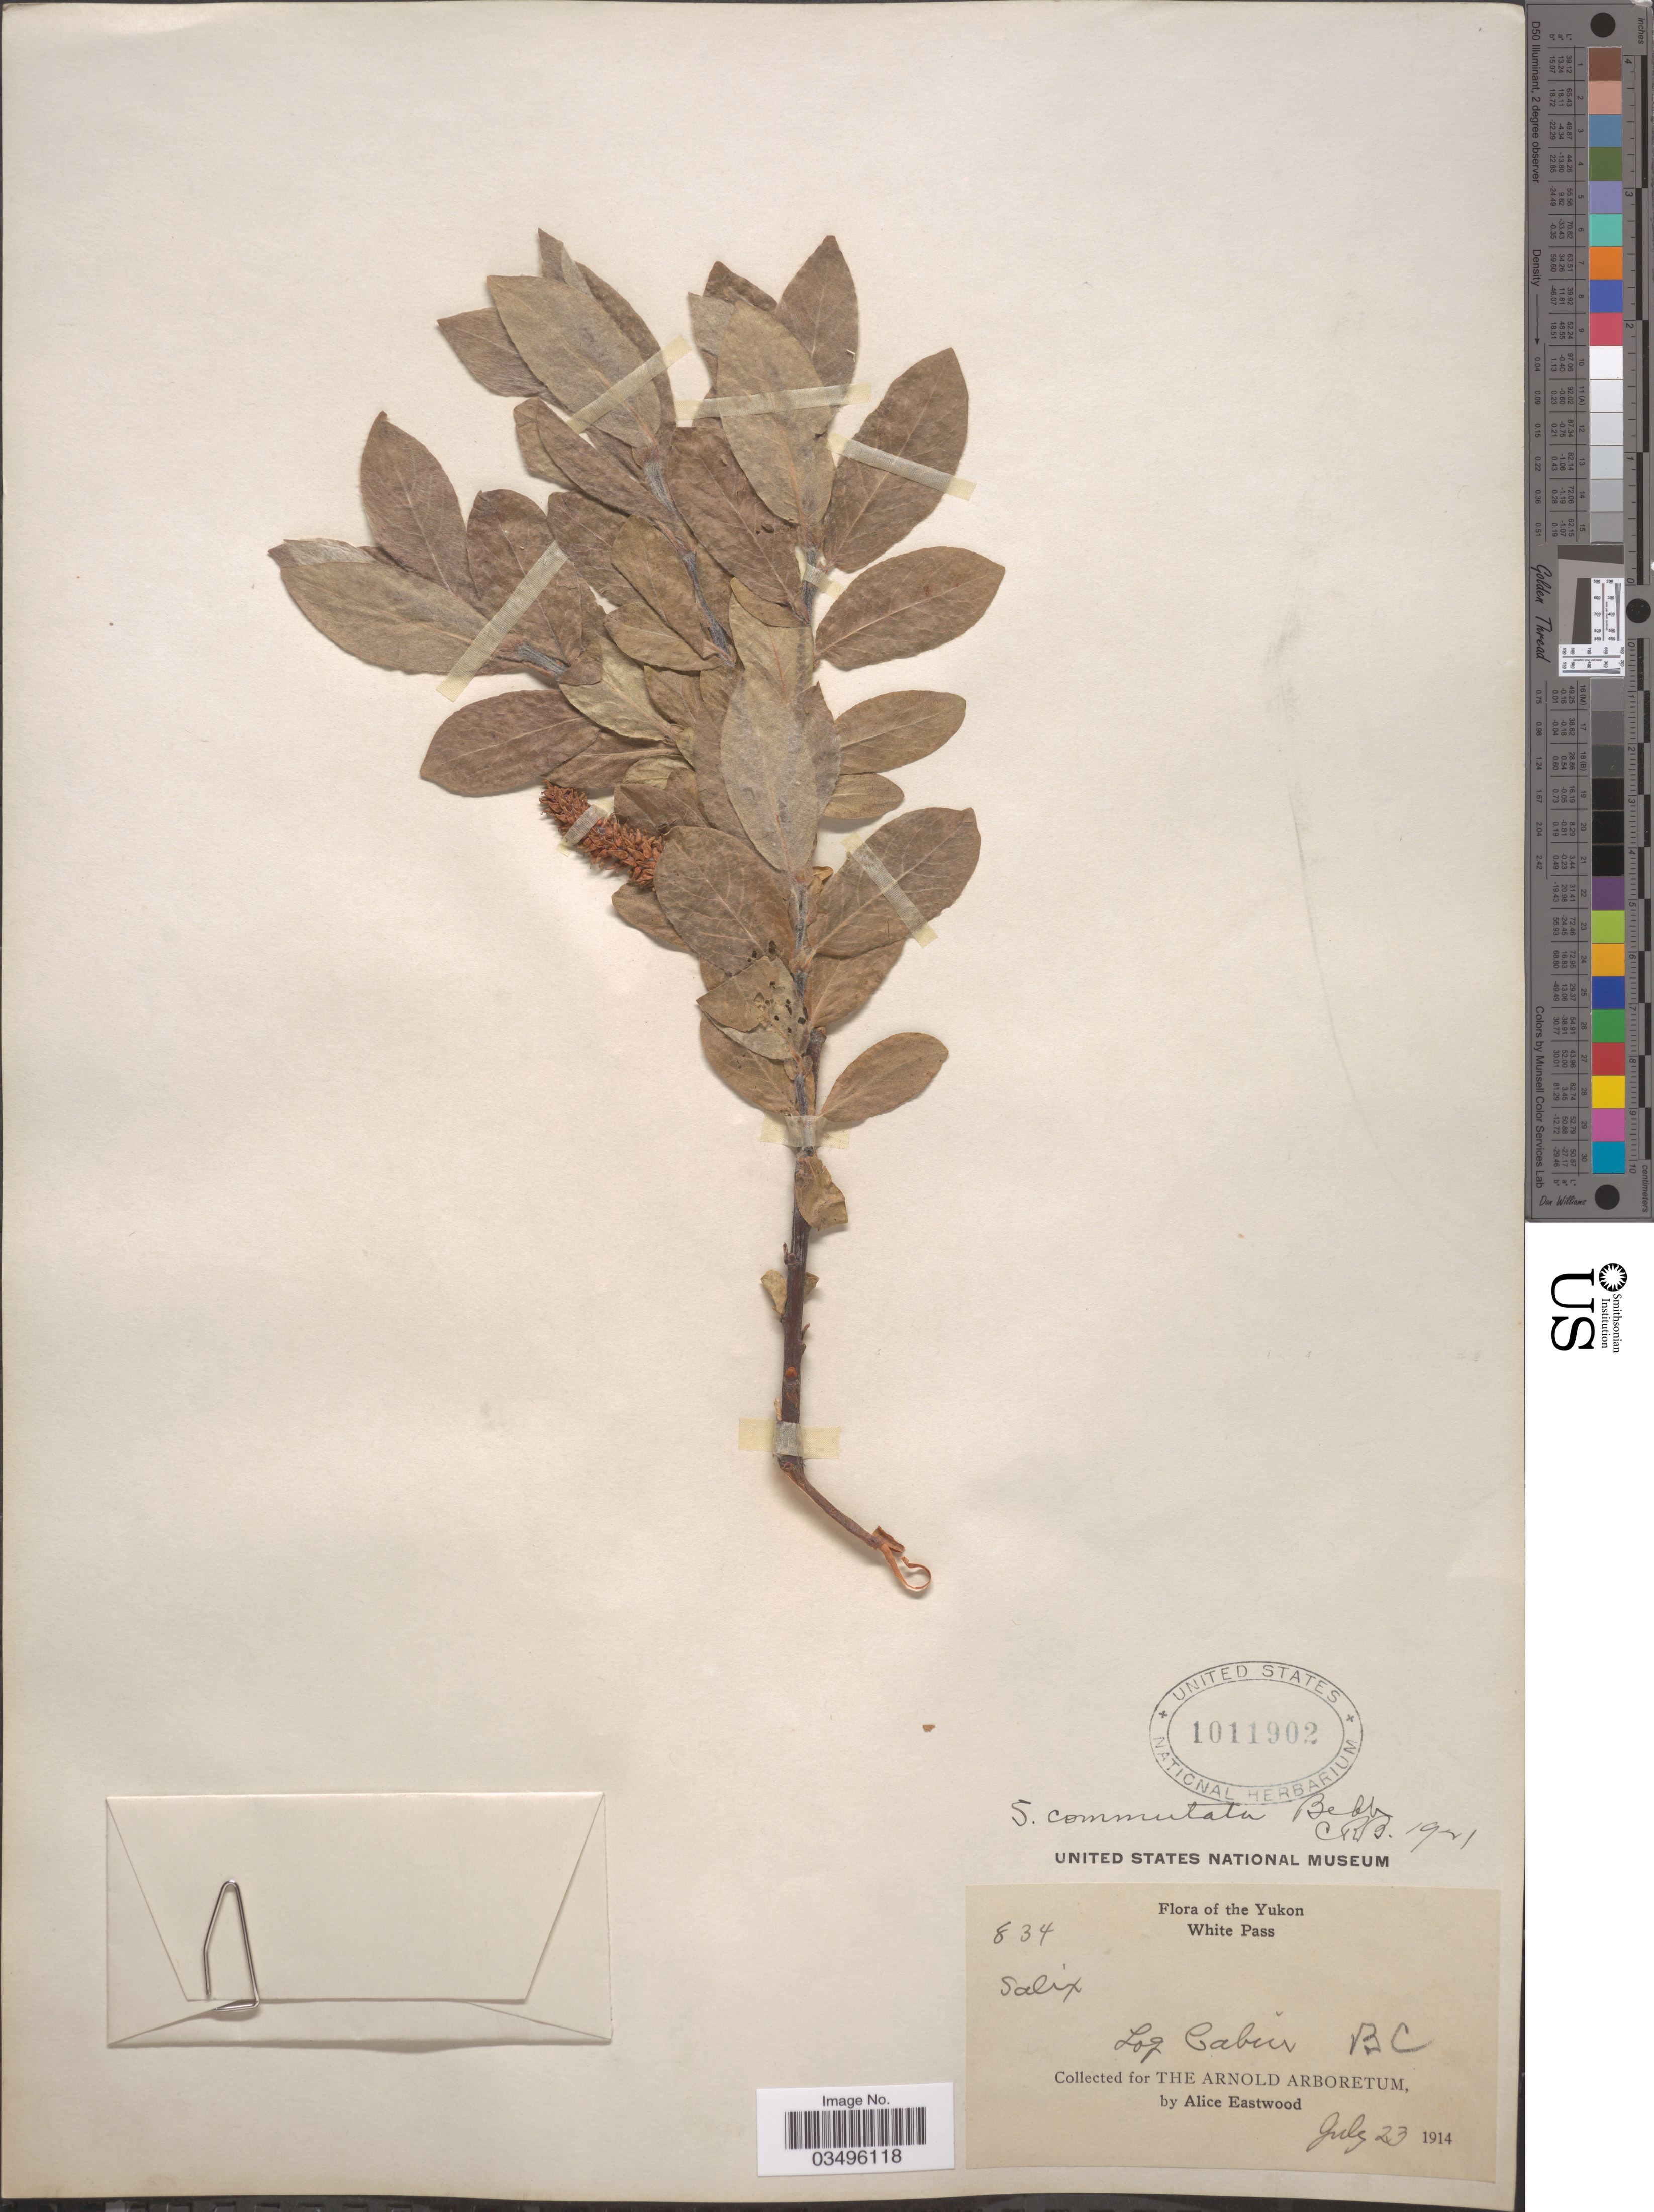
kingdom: Plantae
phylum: Tracheophyta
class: Magnoliopsida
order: Malpighiales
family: Salicaceae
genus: Salix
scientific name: Salix commutata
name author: Bebb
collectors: A. Eastwood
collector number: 834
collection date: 1914-07-23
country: Canada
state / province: British Columbia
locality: The Yukon. White Pass. Log Cabin. BC.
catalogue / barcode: US 1011902